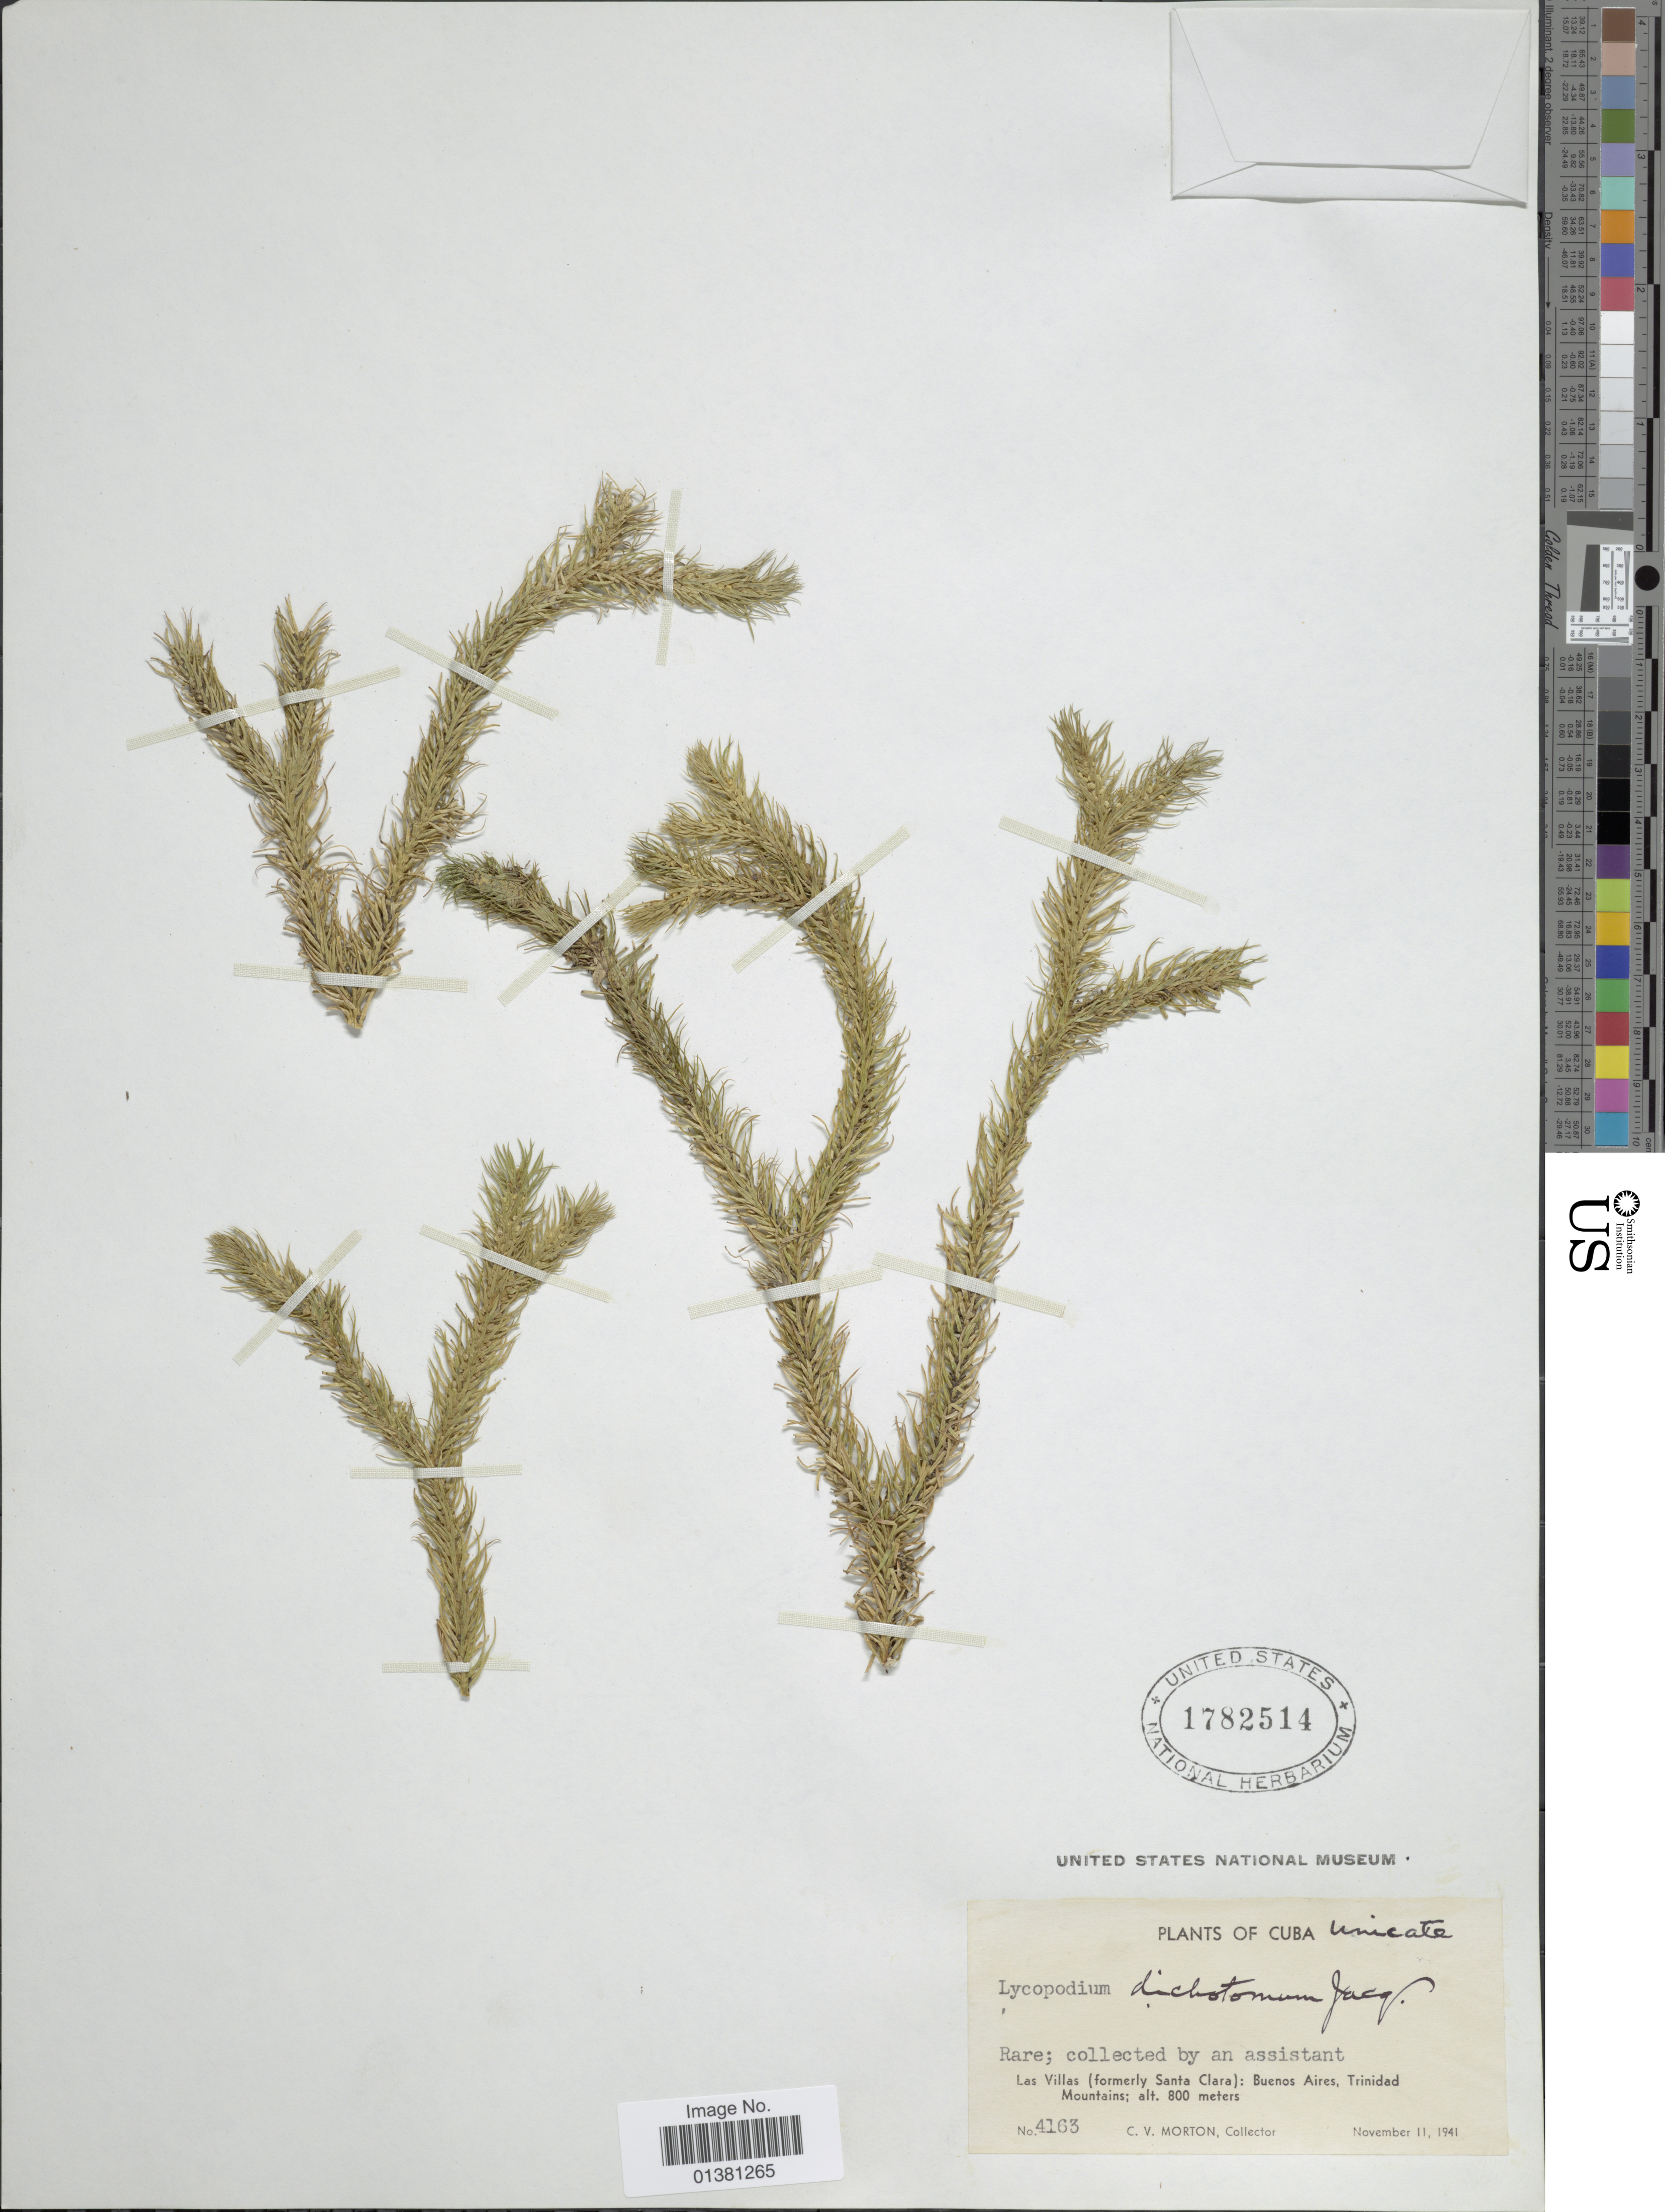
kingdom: Plantae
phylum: Tracheophyta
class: Lycopodiopsida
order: Lycopodiales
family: Lycopodiaceae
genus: Phlegmariurus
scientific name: Phlegmariurus dichotomus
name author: (Jacq.) W.H. Wagner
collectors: C. V. Morton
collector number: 4163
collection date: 1941-11-11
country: Cuba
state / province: Las Villas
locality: Las Villas (formerly Santa Clara): Buenos Aires,m Trinidad Mountains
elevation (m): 800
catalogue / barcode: US 1782514